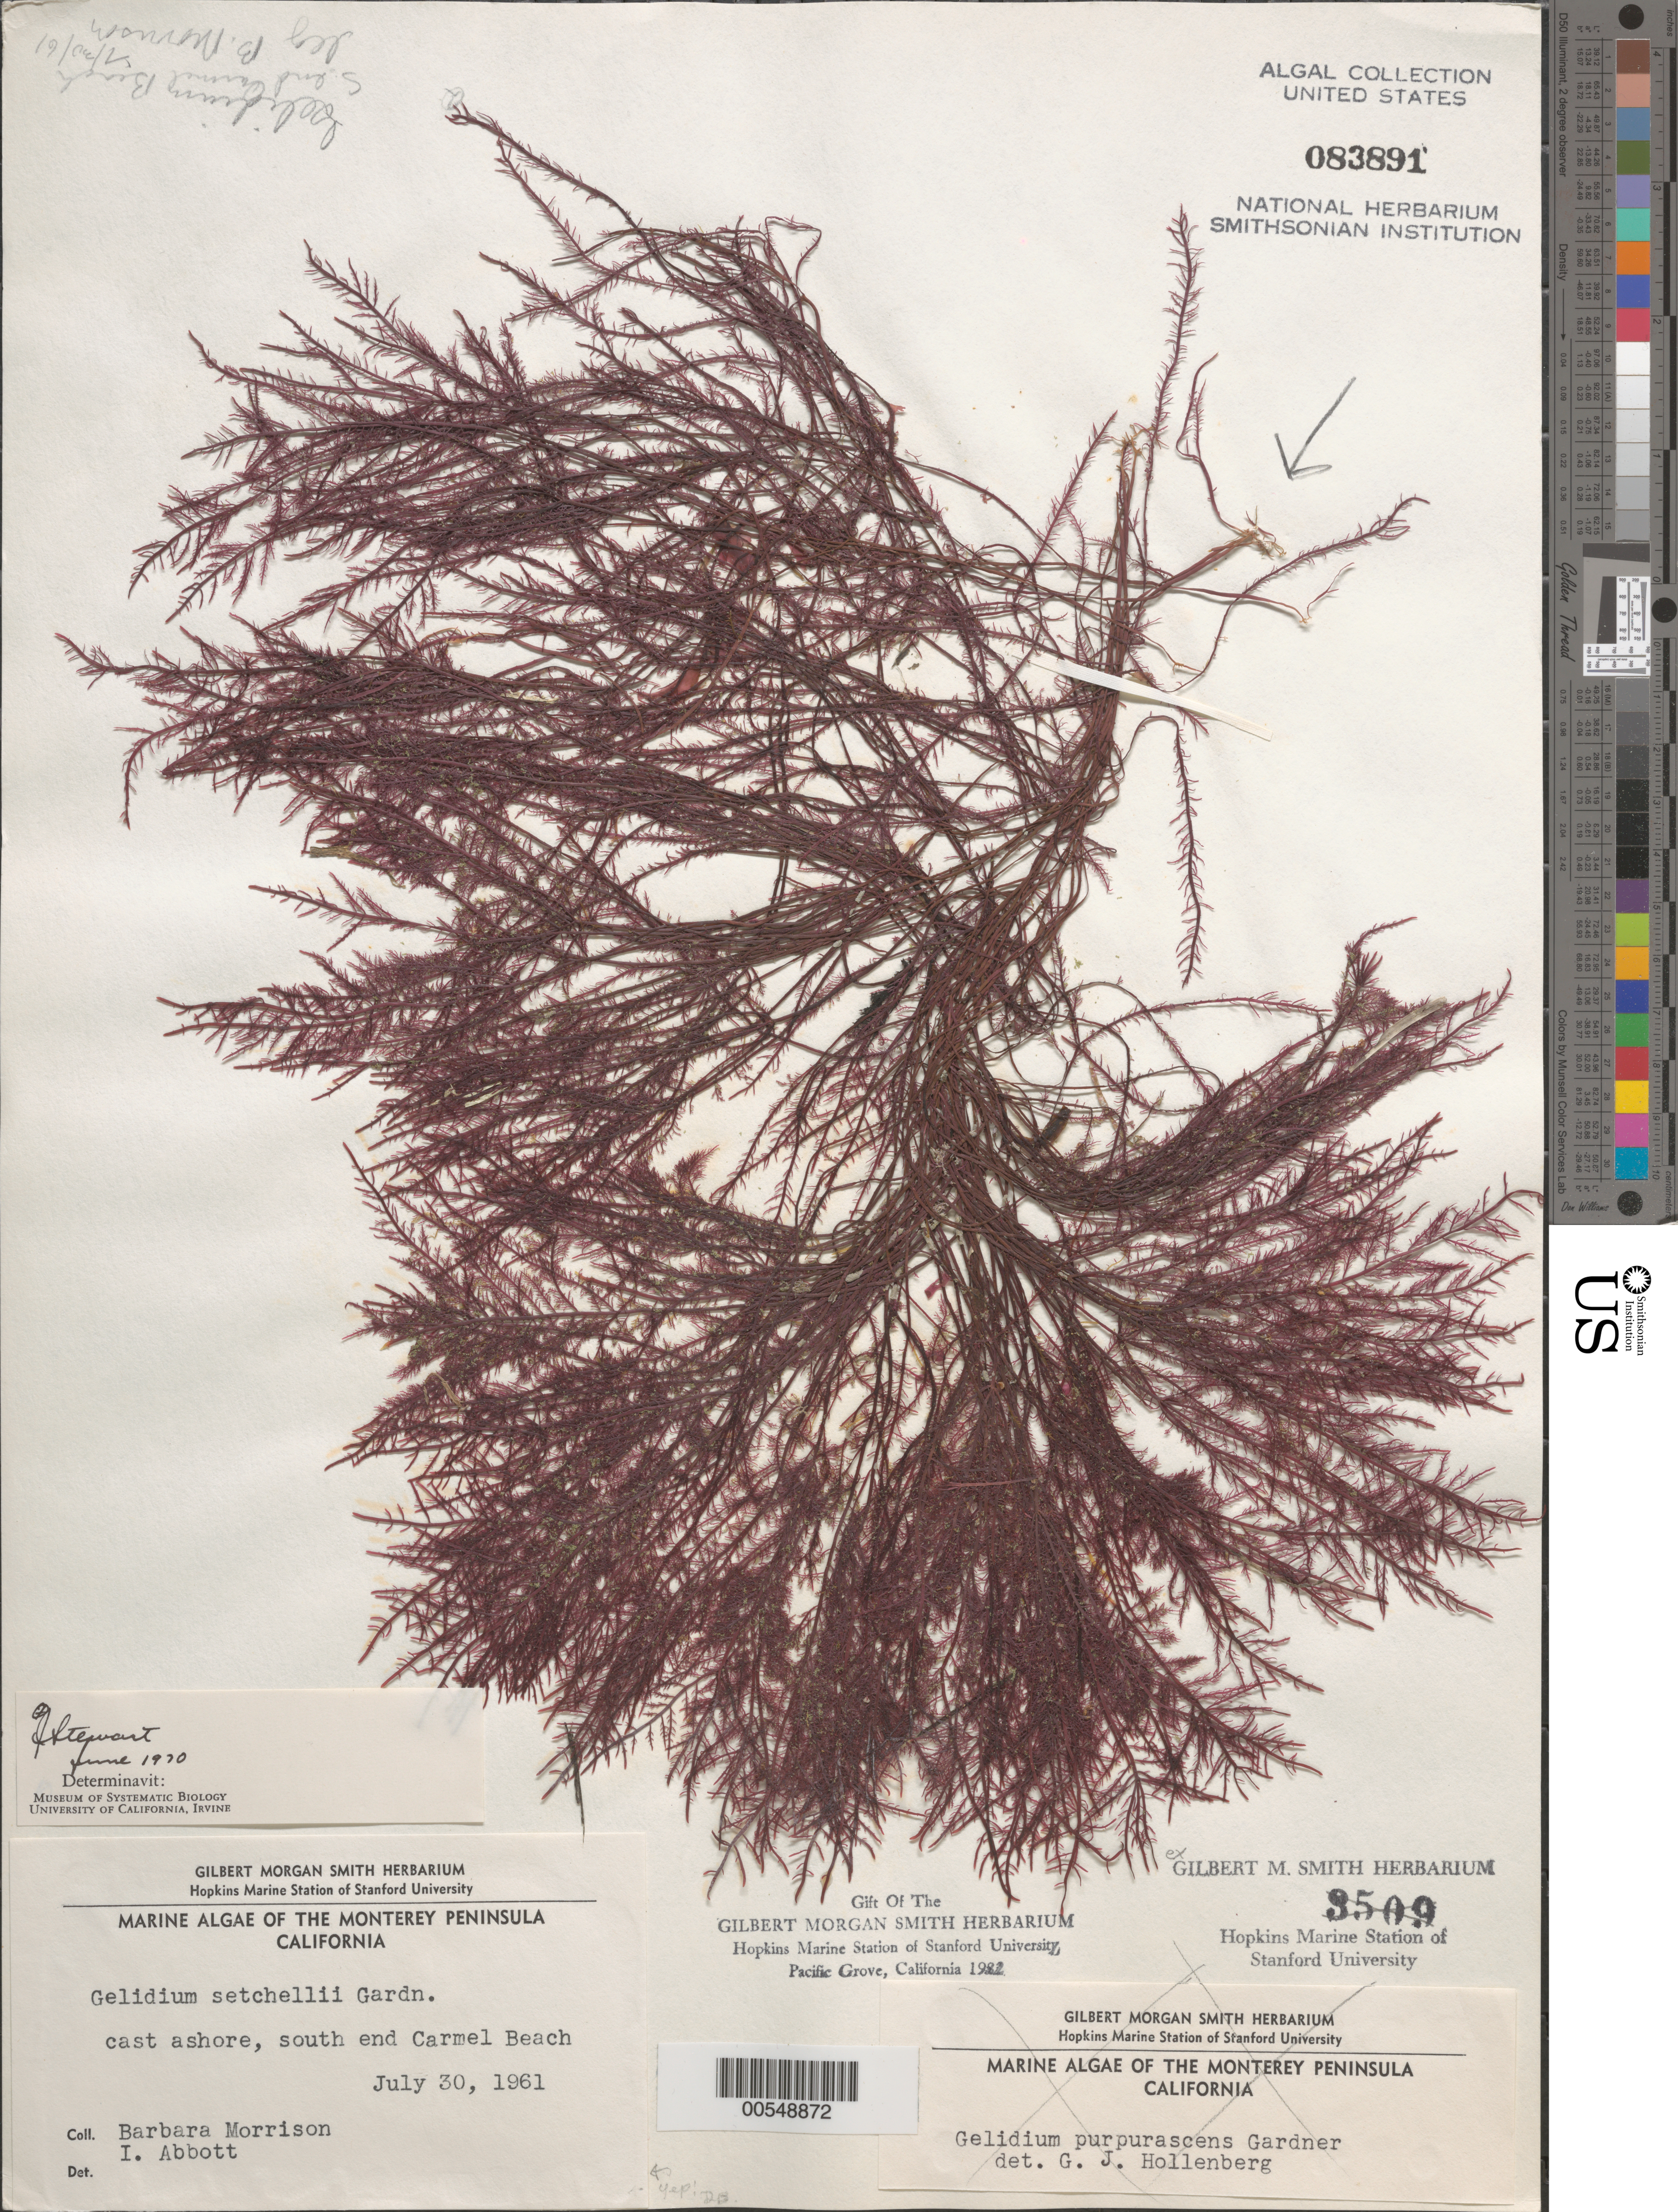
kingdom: Plantae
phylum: Rhodophyta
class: Florideophyceae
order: Gelidiales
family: Gelidiaceae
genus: Gelidium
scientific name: Gelidium purpurascens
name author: N.L. Gardner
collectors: B. Morrison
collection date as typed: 30 Jul 1961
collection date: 1961-07-30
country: United States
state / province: California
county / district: Monterey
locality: Carmel Beach, south end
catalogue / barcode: US 83891